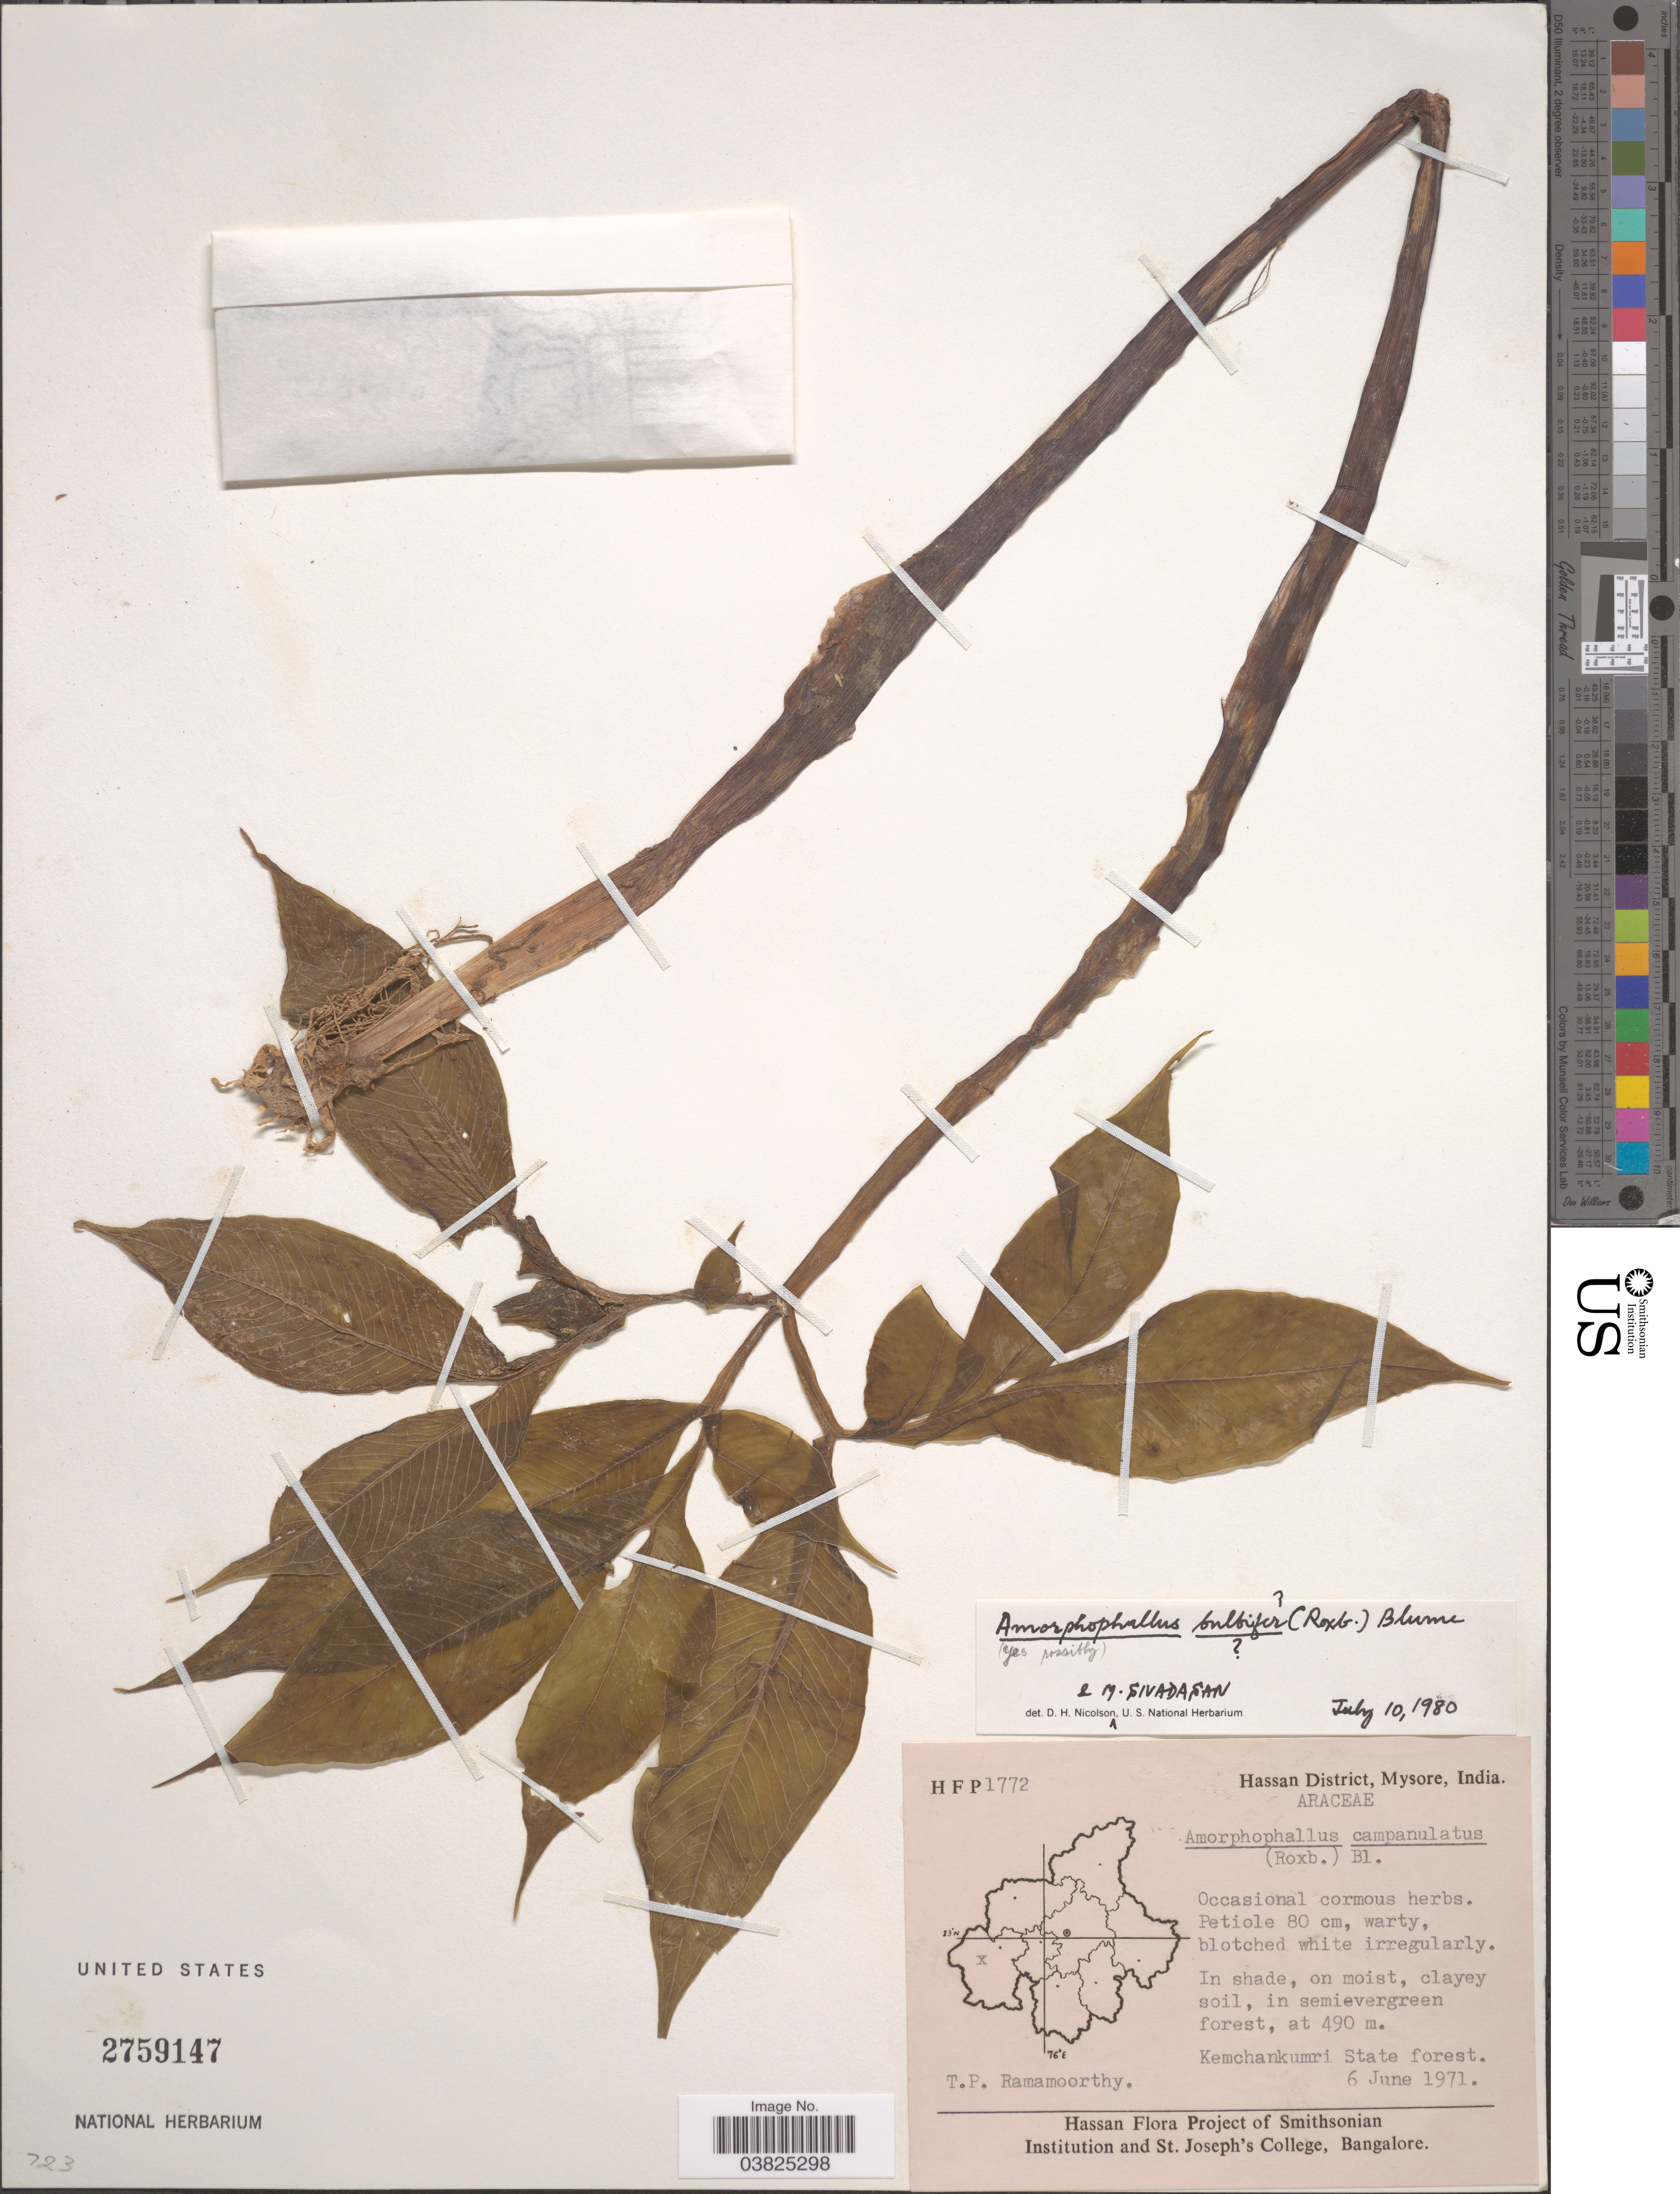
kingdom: Plantae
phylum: Tracheophyta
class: Liliopsida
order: Alismatales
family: Araceae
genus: Amorphophallus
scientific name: Amorphophallus bulbifer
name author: (Roxb.) Blume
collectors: T. P. Ramamoorthy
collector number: HFP 1772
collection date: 1971-06-06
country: India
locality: Hassan District, Mysore. Kemchankumri State forest.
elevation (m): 490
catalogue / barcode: US 2759147